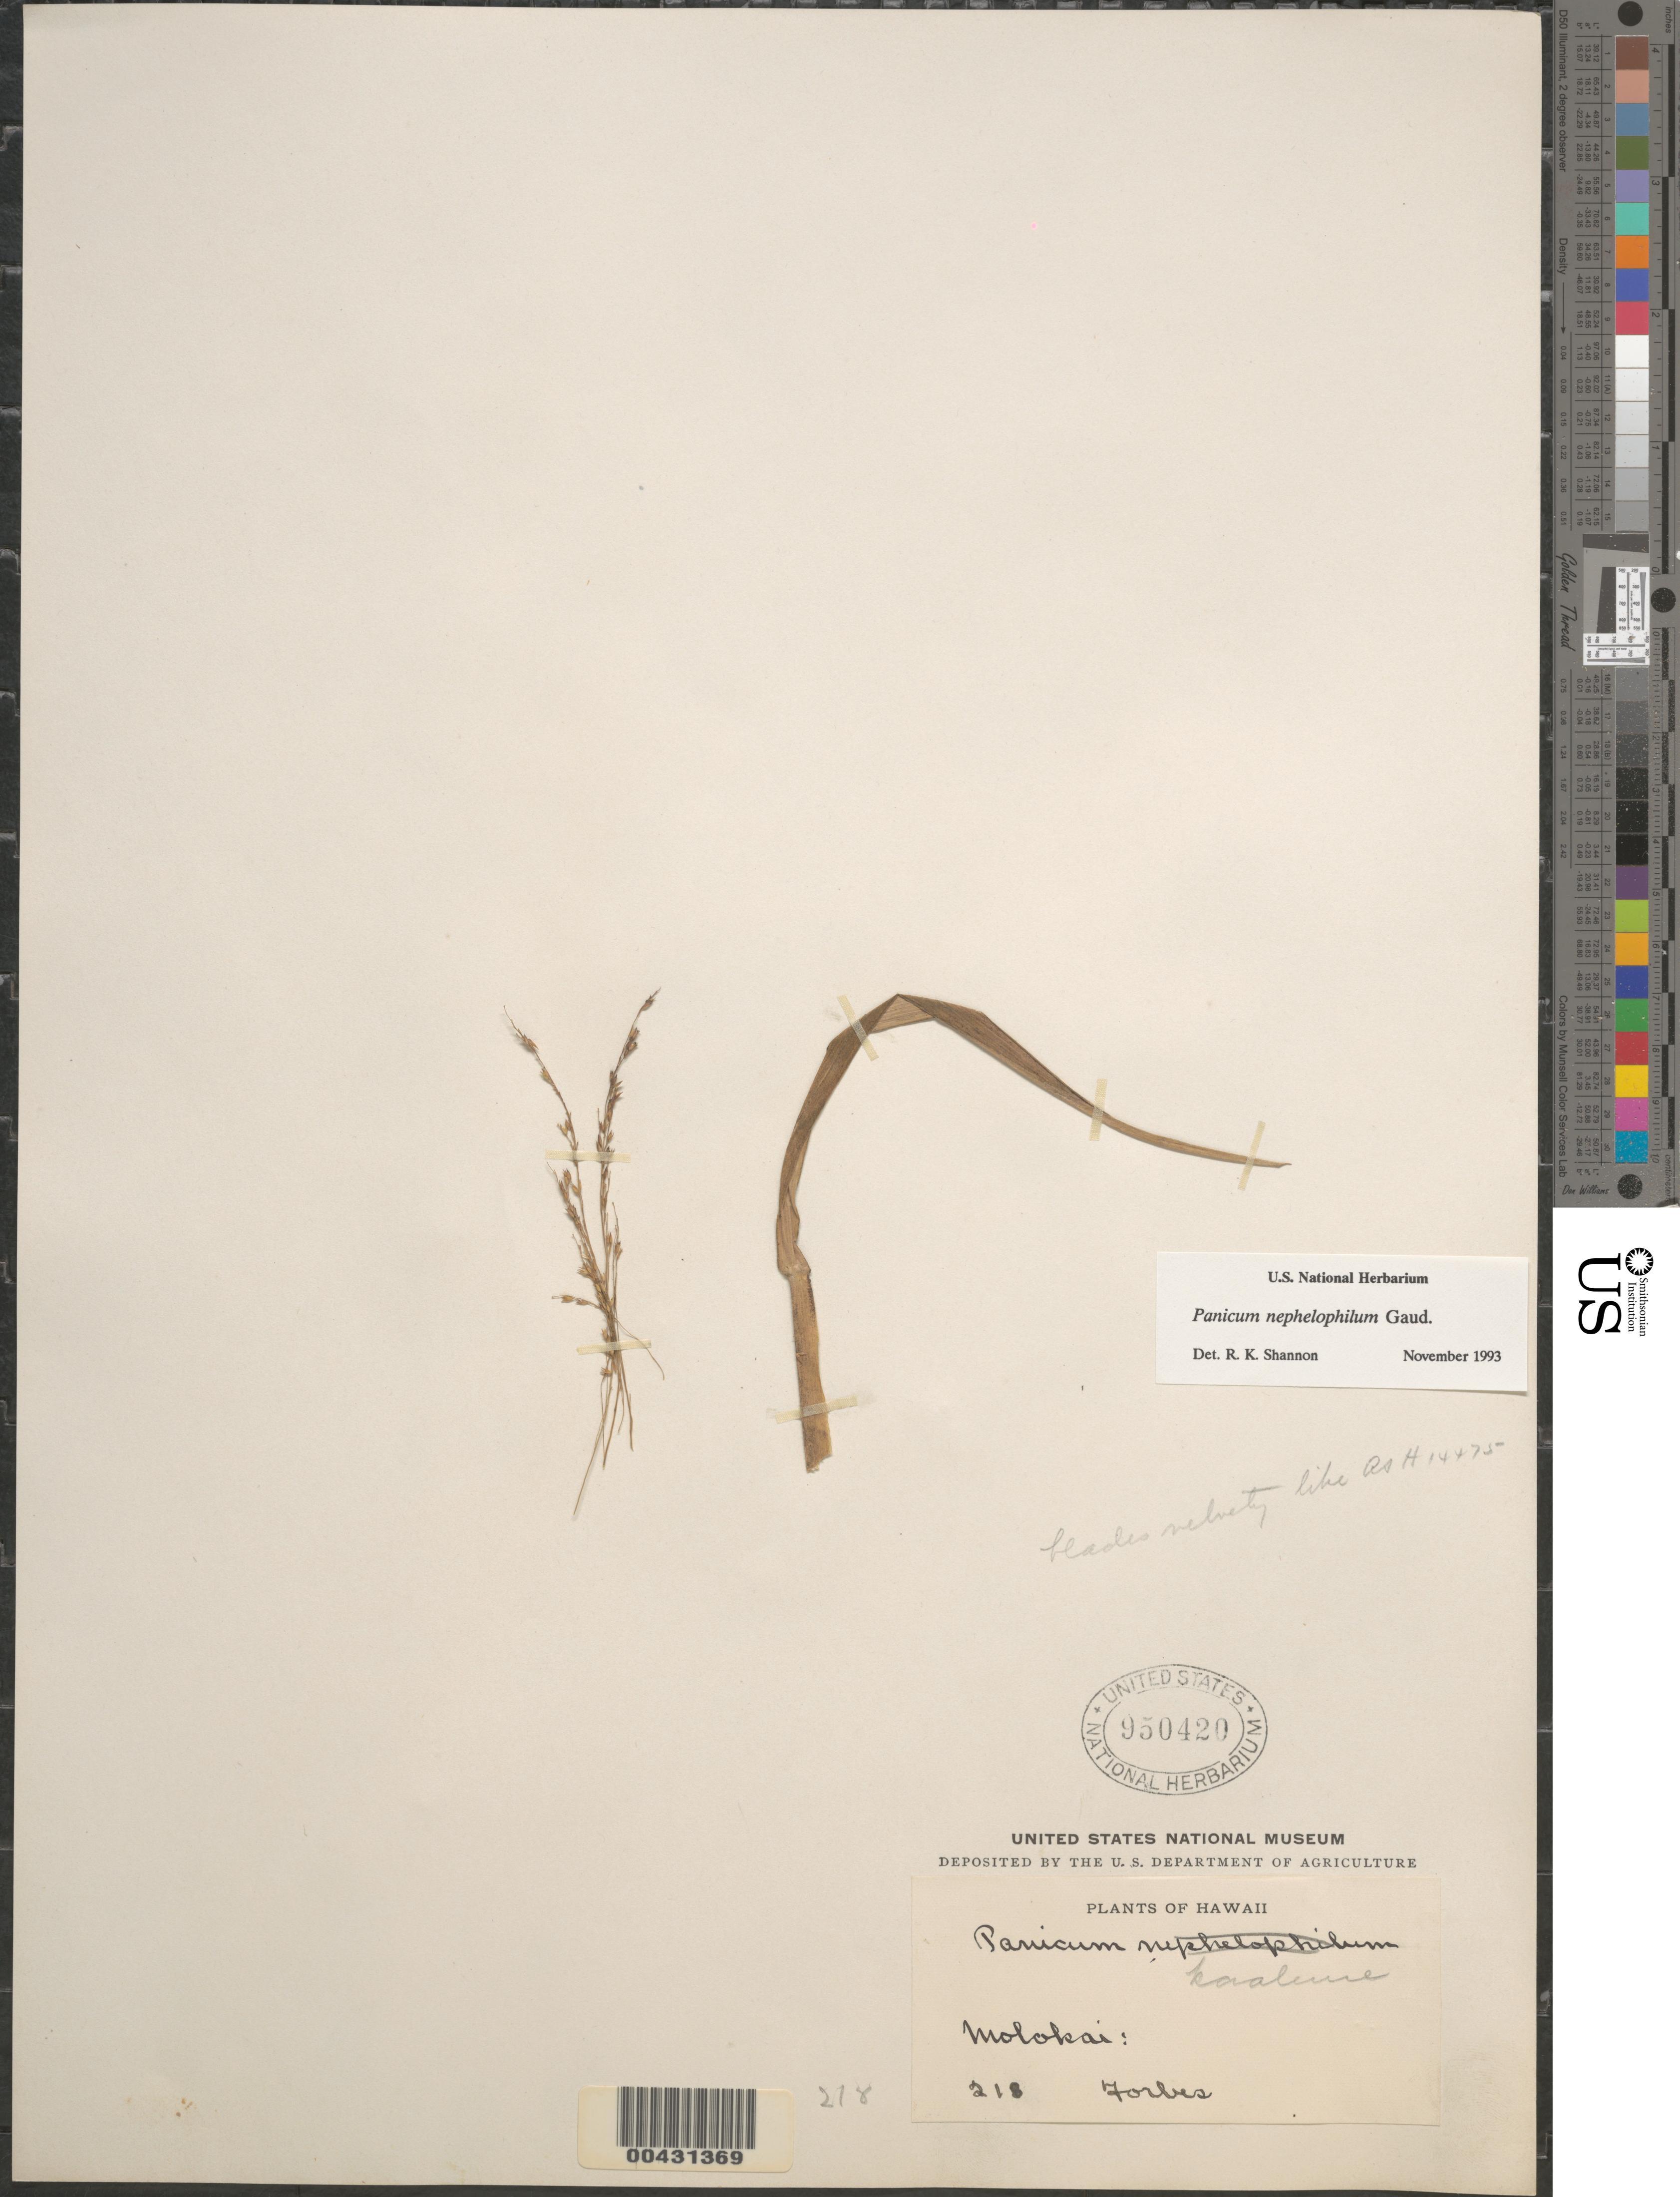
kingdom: Plantae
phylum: Tracheophyta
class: Liliopsida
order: Poales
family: Poaceae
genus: Panicum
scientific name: Panicum nephelophilum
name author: Gaudich.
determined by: Shannon, R. K., (UNITED STATES)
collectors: -. Forbes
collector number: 218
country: United States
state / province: Hawaii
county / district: Maui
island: Moloka'i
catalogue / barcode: US 950420